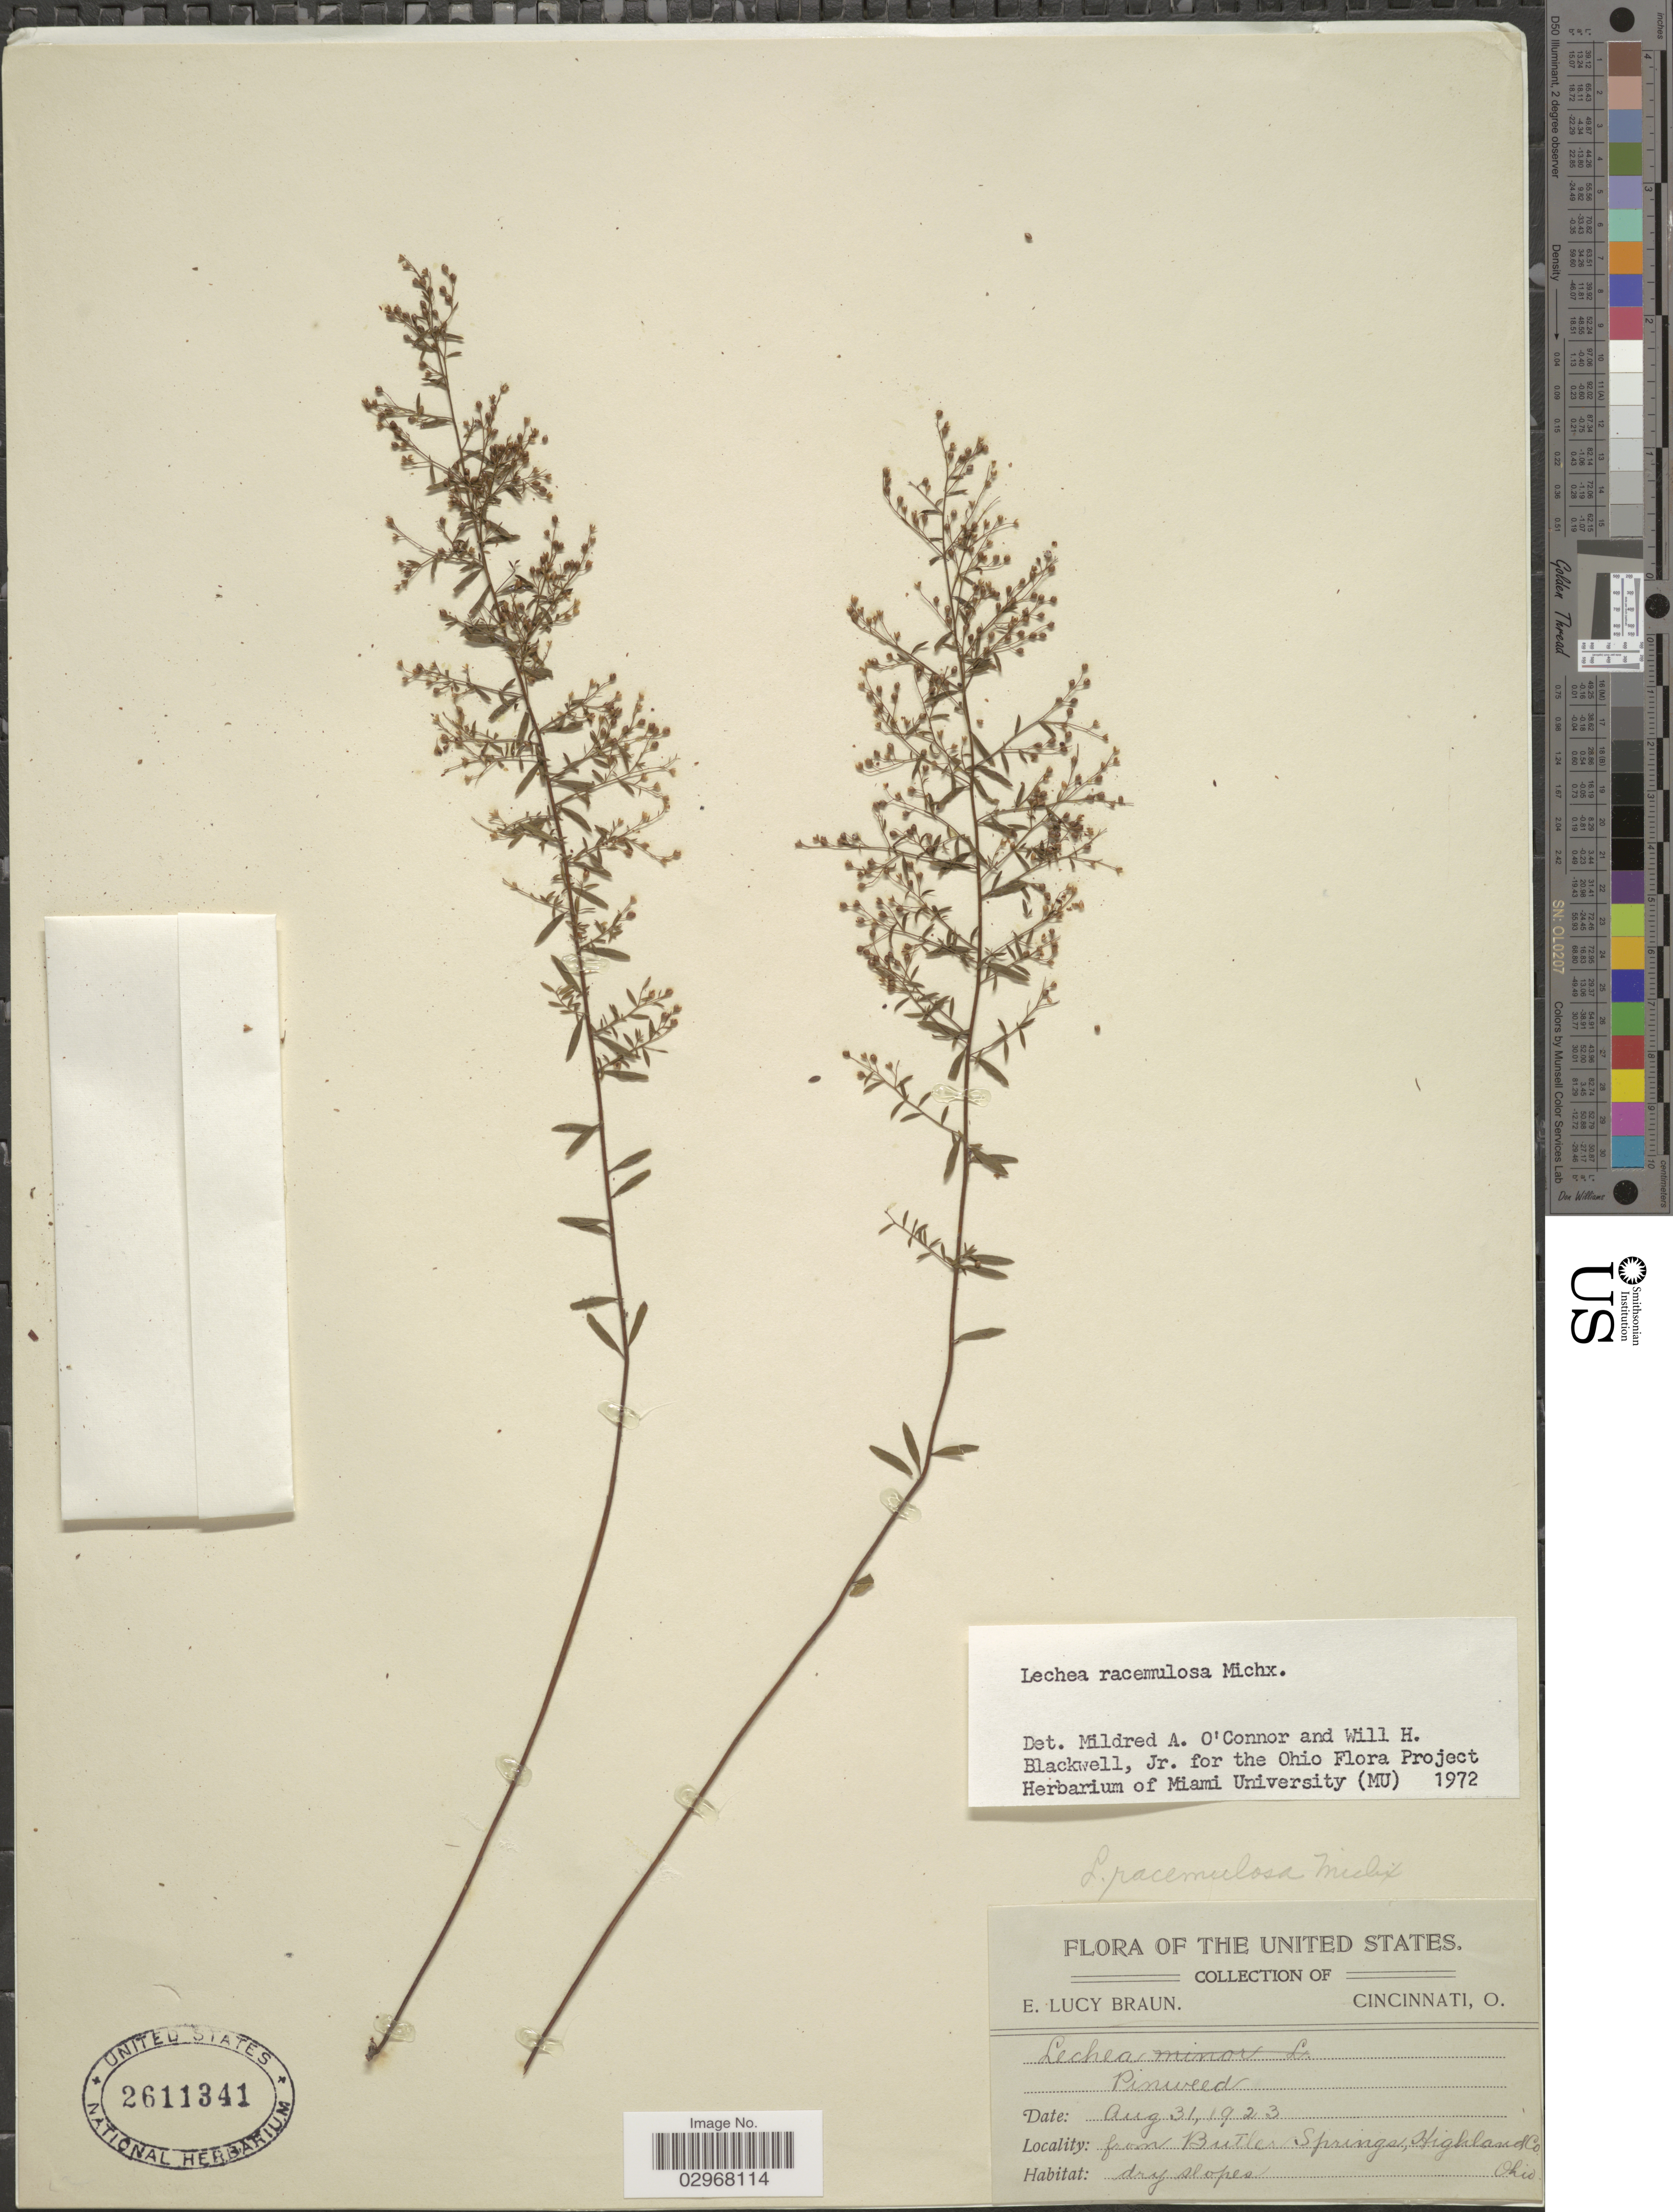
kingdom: Plantae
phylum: Tracheophyta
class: Magnoliopsida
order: Malvales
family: Cistaceae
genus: Lechea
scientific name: Lechea racemulosa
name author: Michx.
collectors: E. L. Braun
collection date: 1923-08-31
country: United States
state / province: Ohio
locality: From Butler Springs, Highland Co.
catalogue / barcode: US 2611341